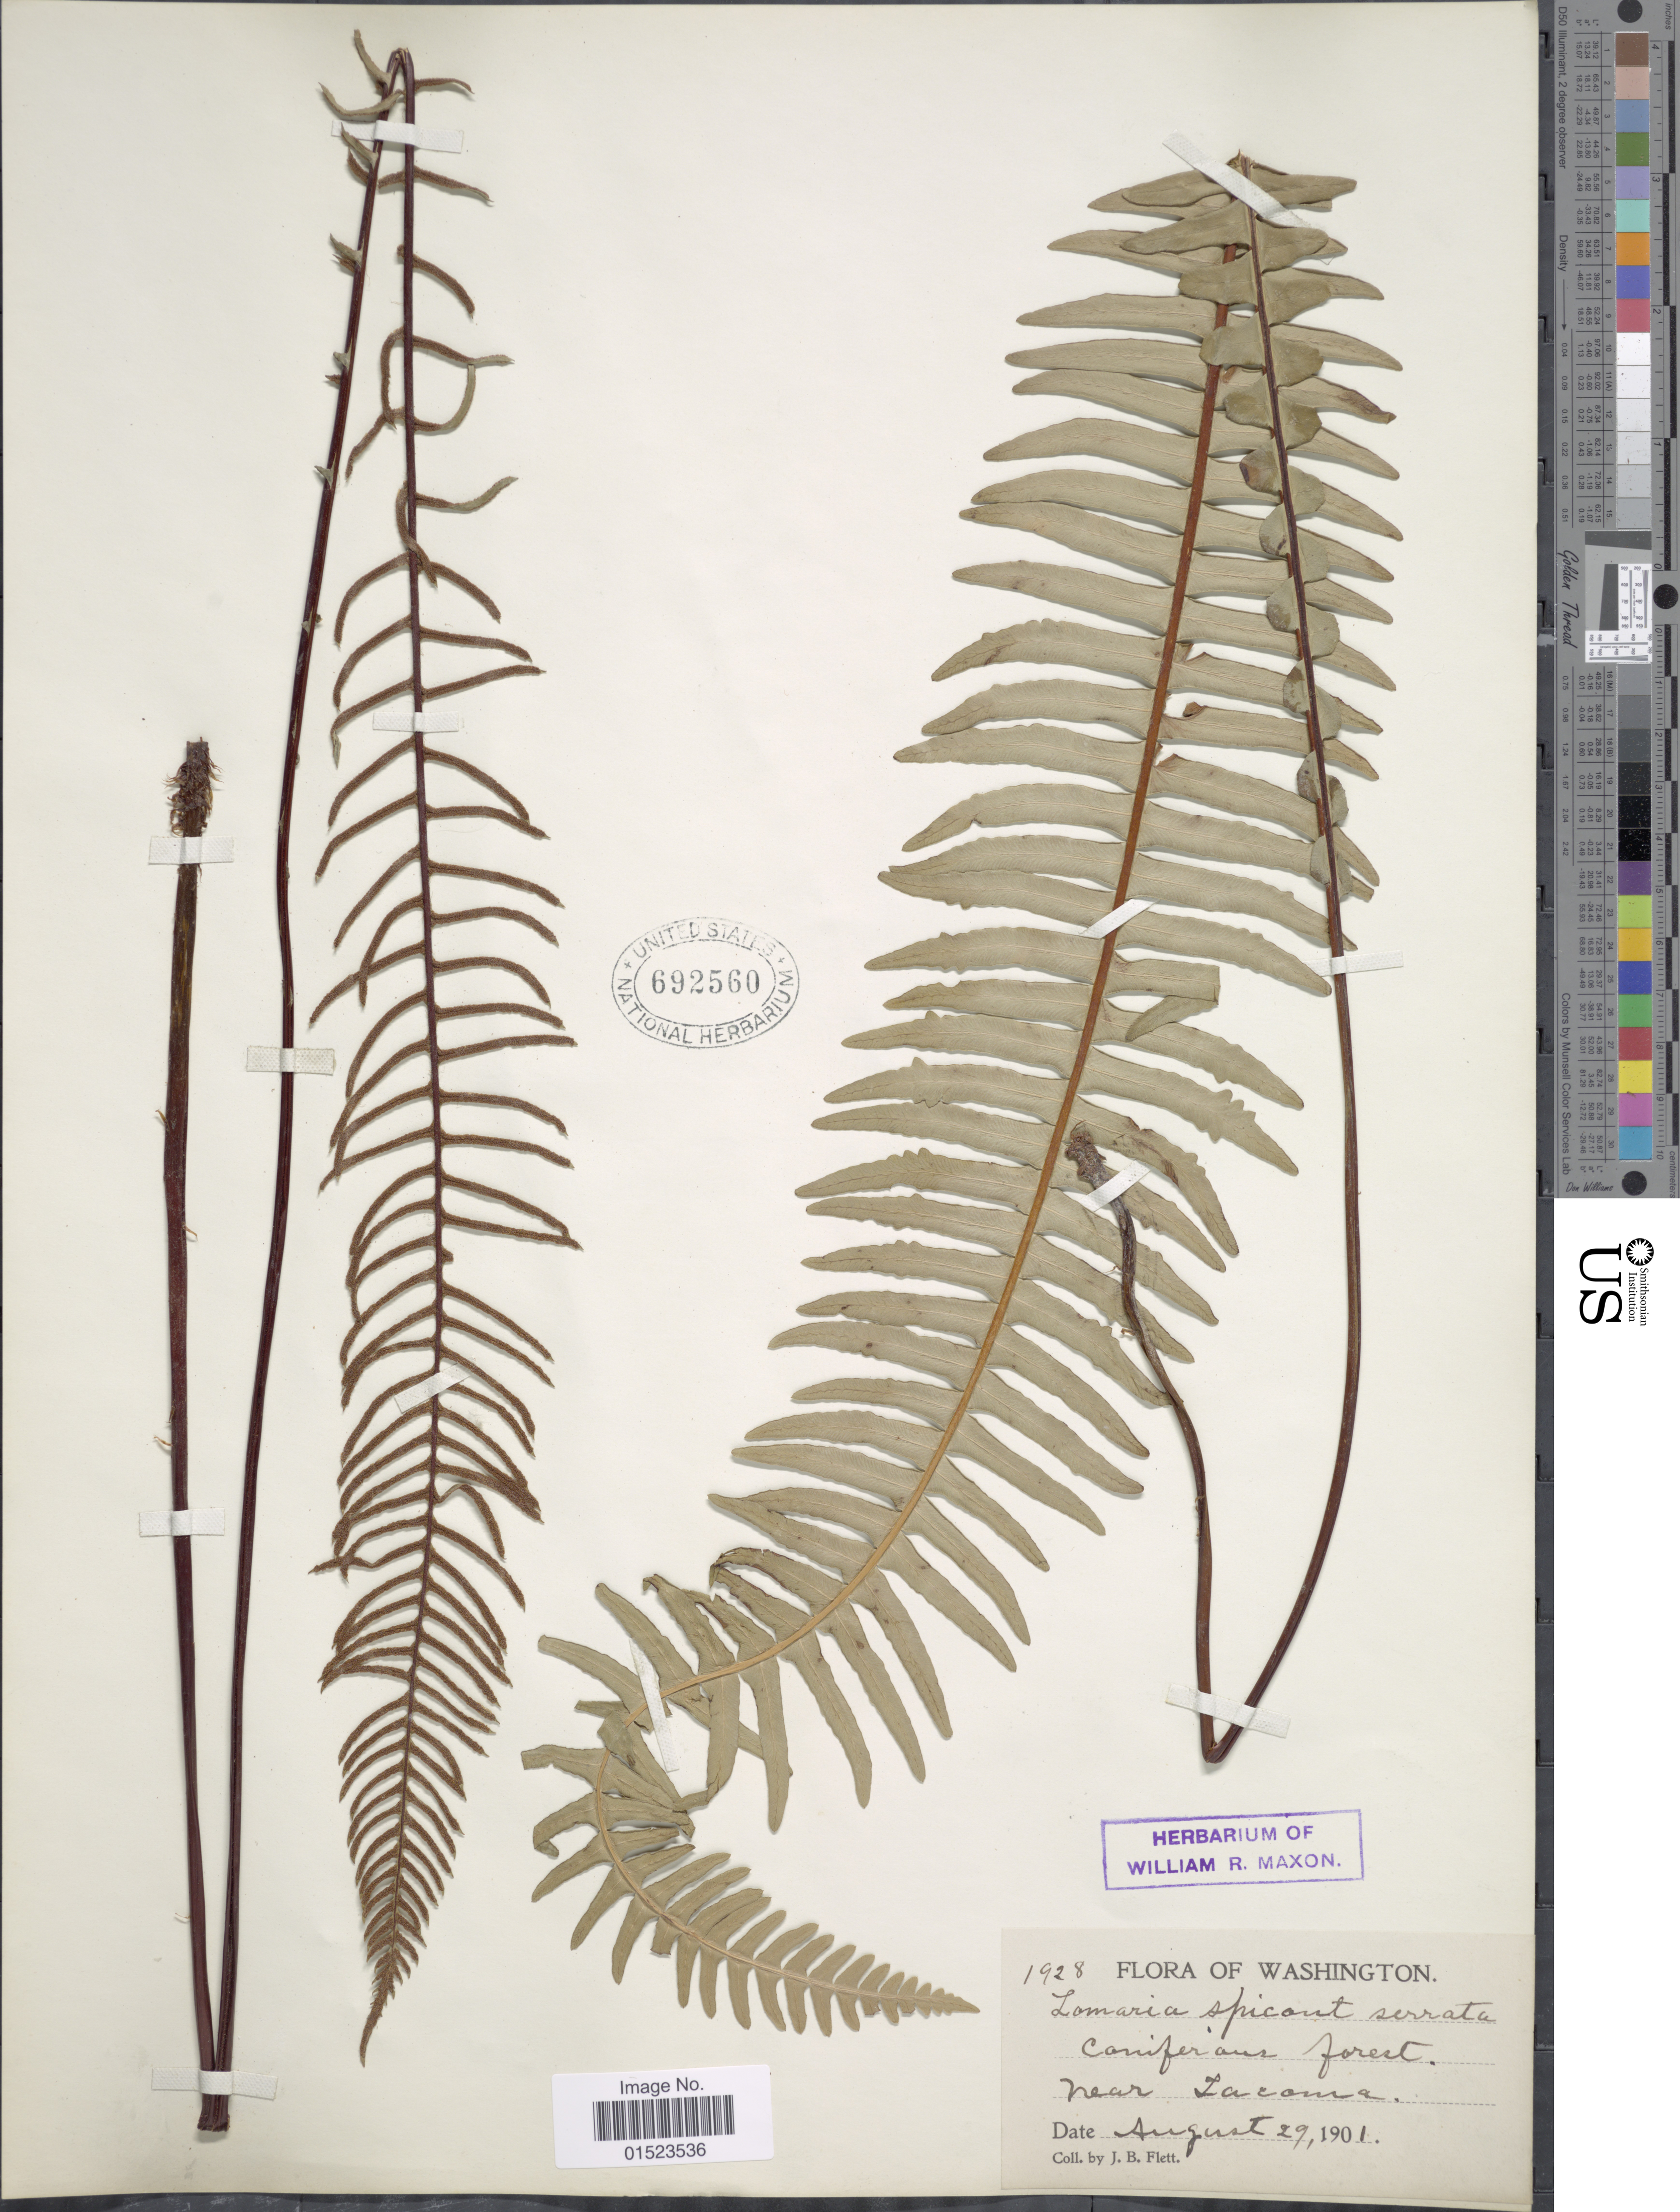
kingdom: Plantae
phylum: Tracheophyta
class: Polypodiopsida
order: Polypodiales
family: Blechnaceae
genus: Blechnum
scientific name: Blechnum spicant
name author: (L.) Sm.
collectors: J. Flett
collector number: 1928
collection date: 1901-08-29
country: United States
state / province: Washington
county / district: Pierce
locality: Carniferous forest, near Tacoma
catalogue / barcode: US 692560